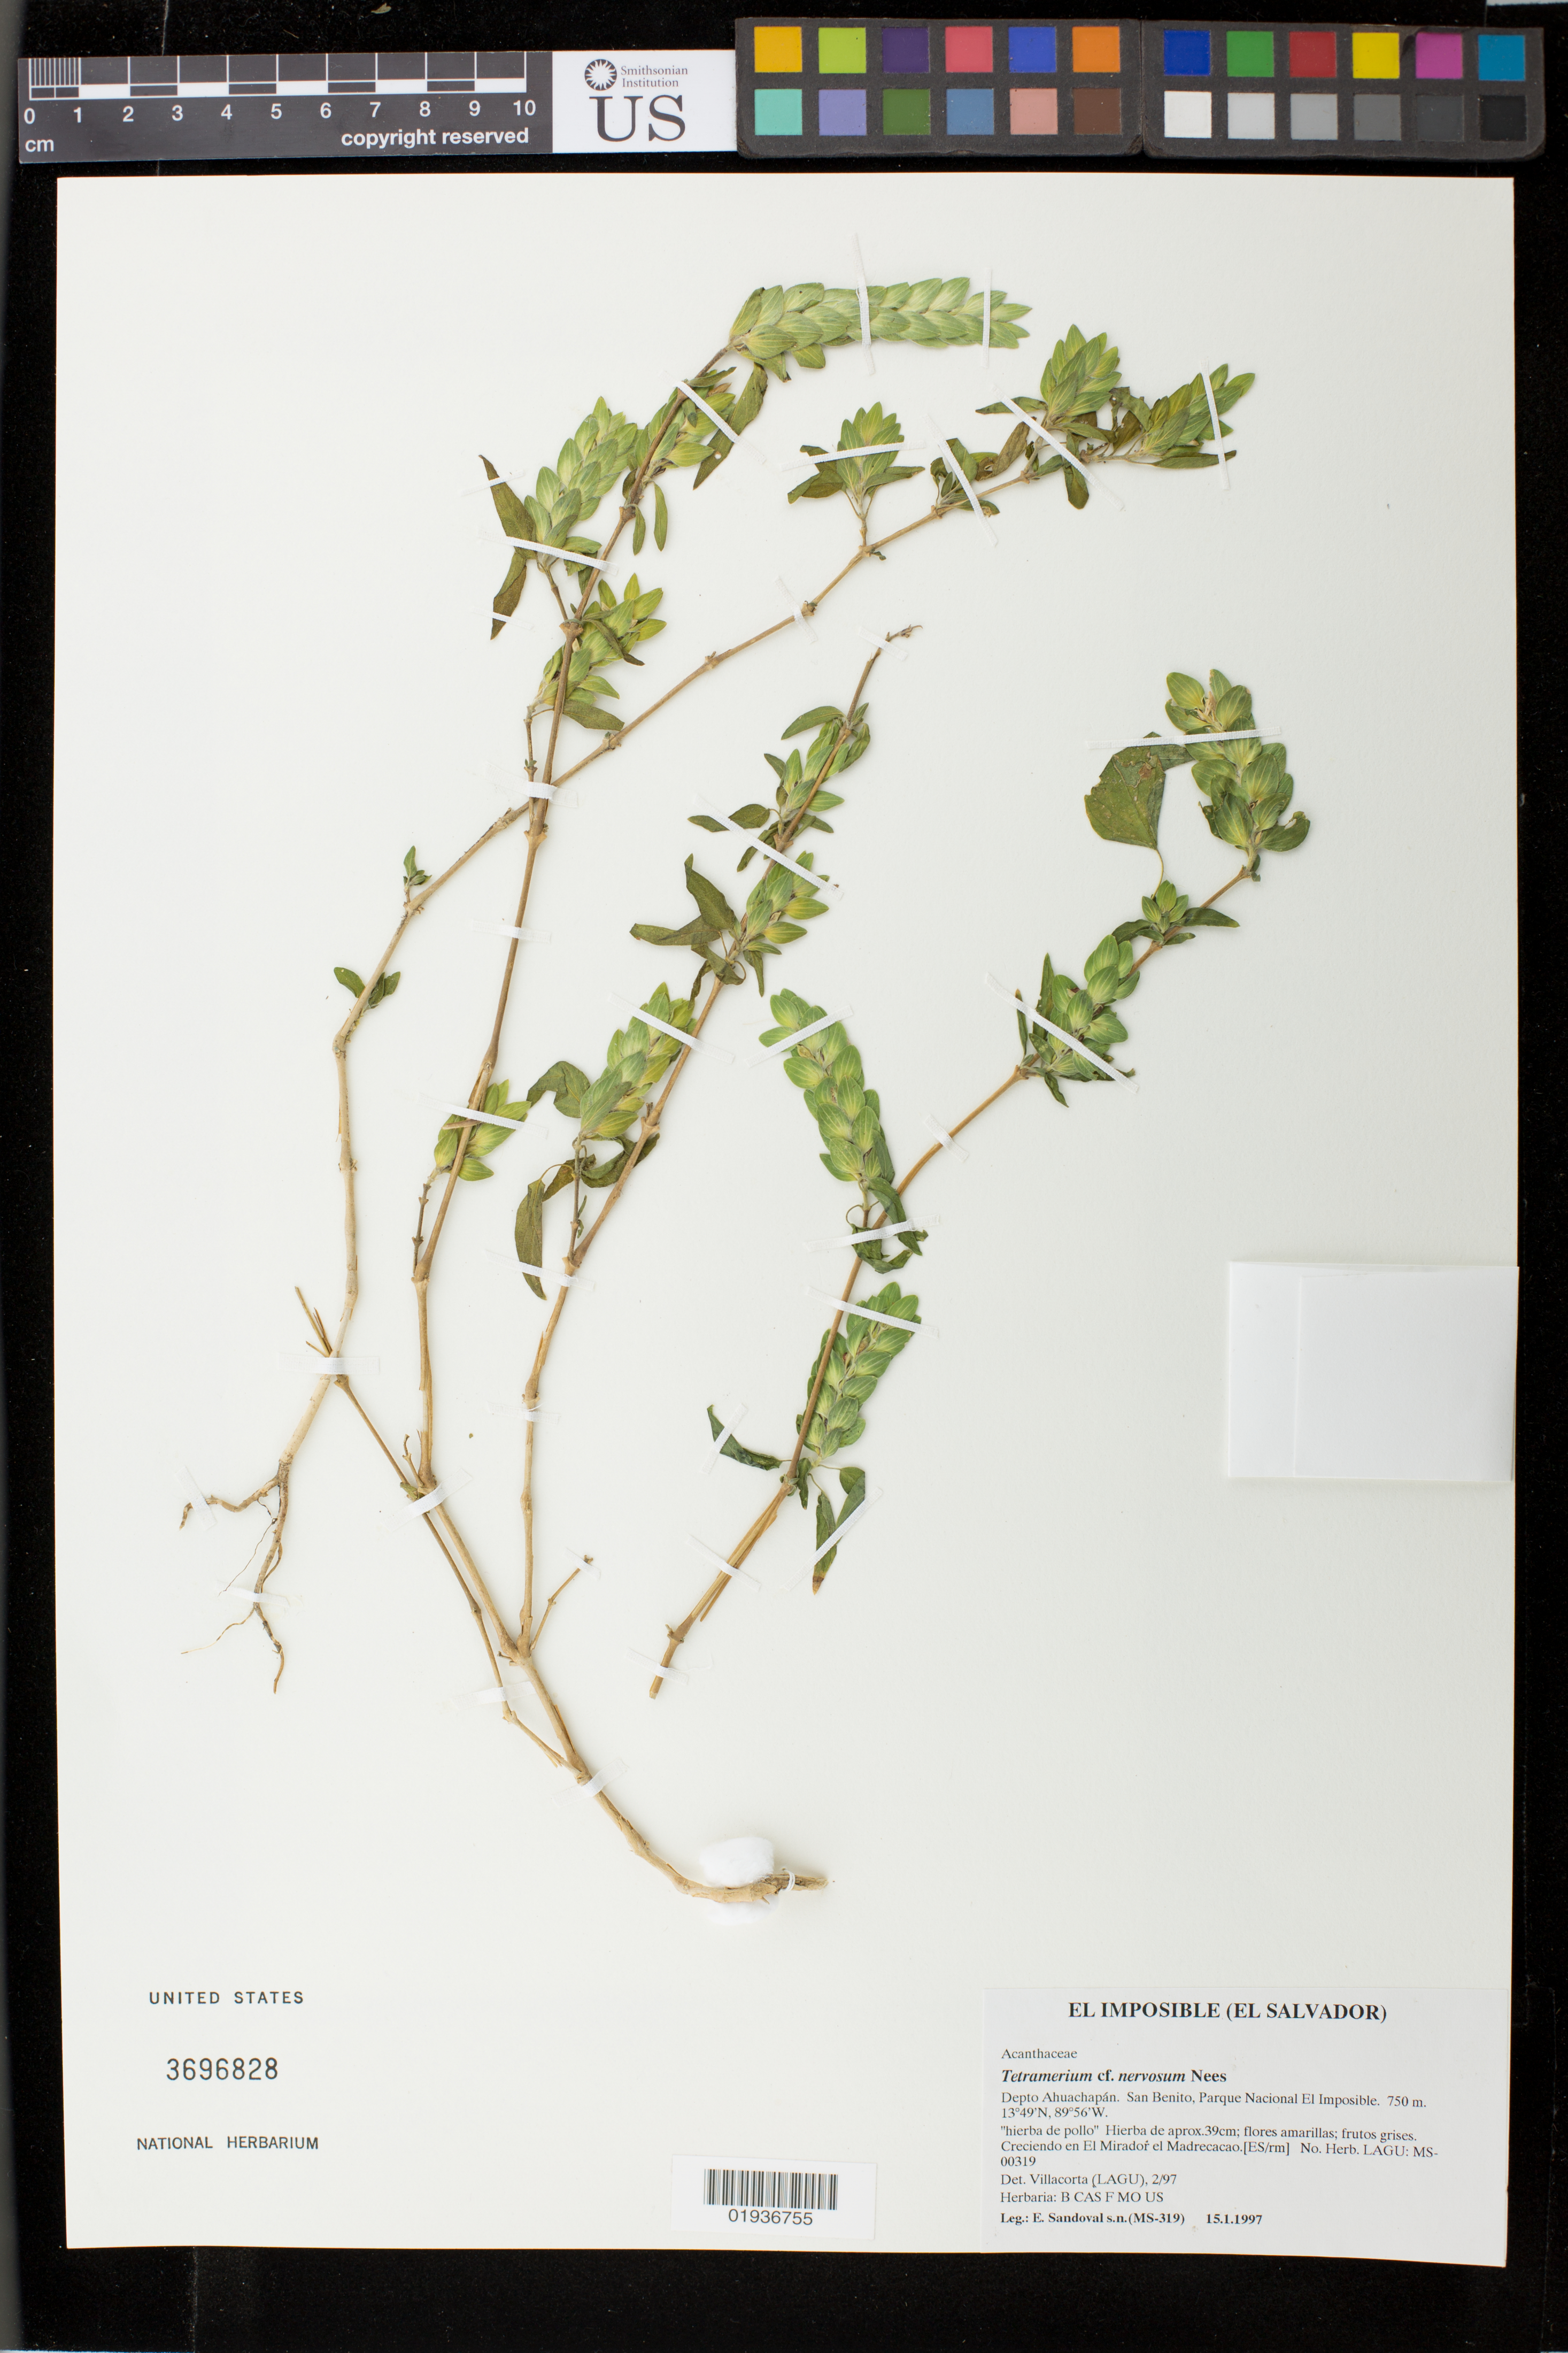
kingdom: Plantae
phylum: Tracheophyta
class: Magnoliopsida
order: Lamiales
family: Acanthaceae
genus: Tetramerium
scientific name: Tetramerium nervosum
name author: Nees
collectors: E. Sandoval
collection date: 1997-01-15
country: El Salvador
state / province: Ahuachapán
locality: San Benito, Parque Nacional El Imposible.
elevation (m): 750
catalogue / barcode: US 3696828